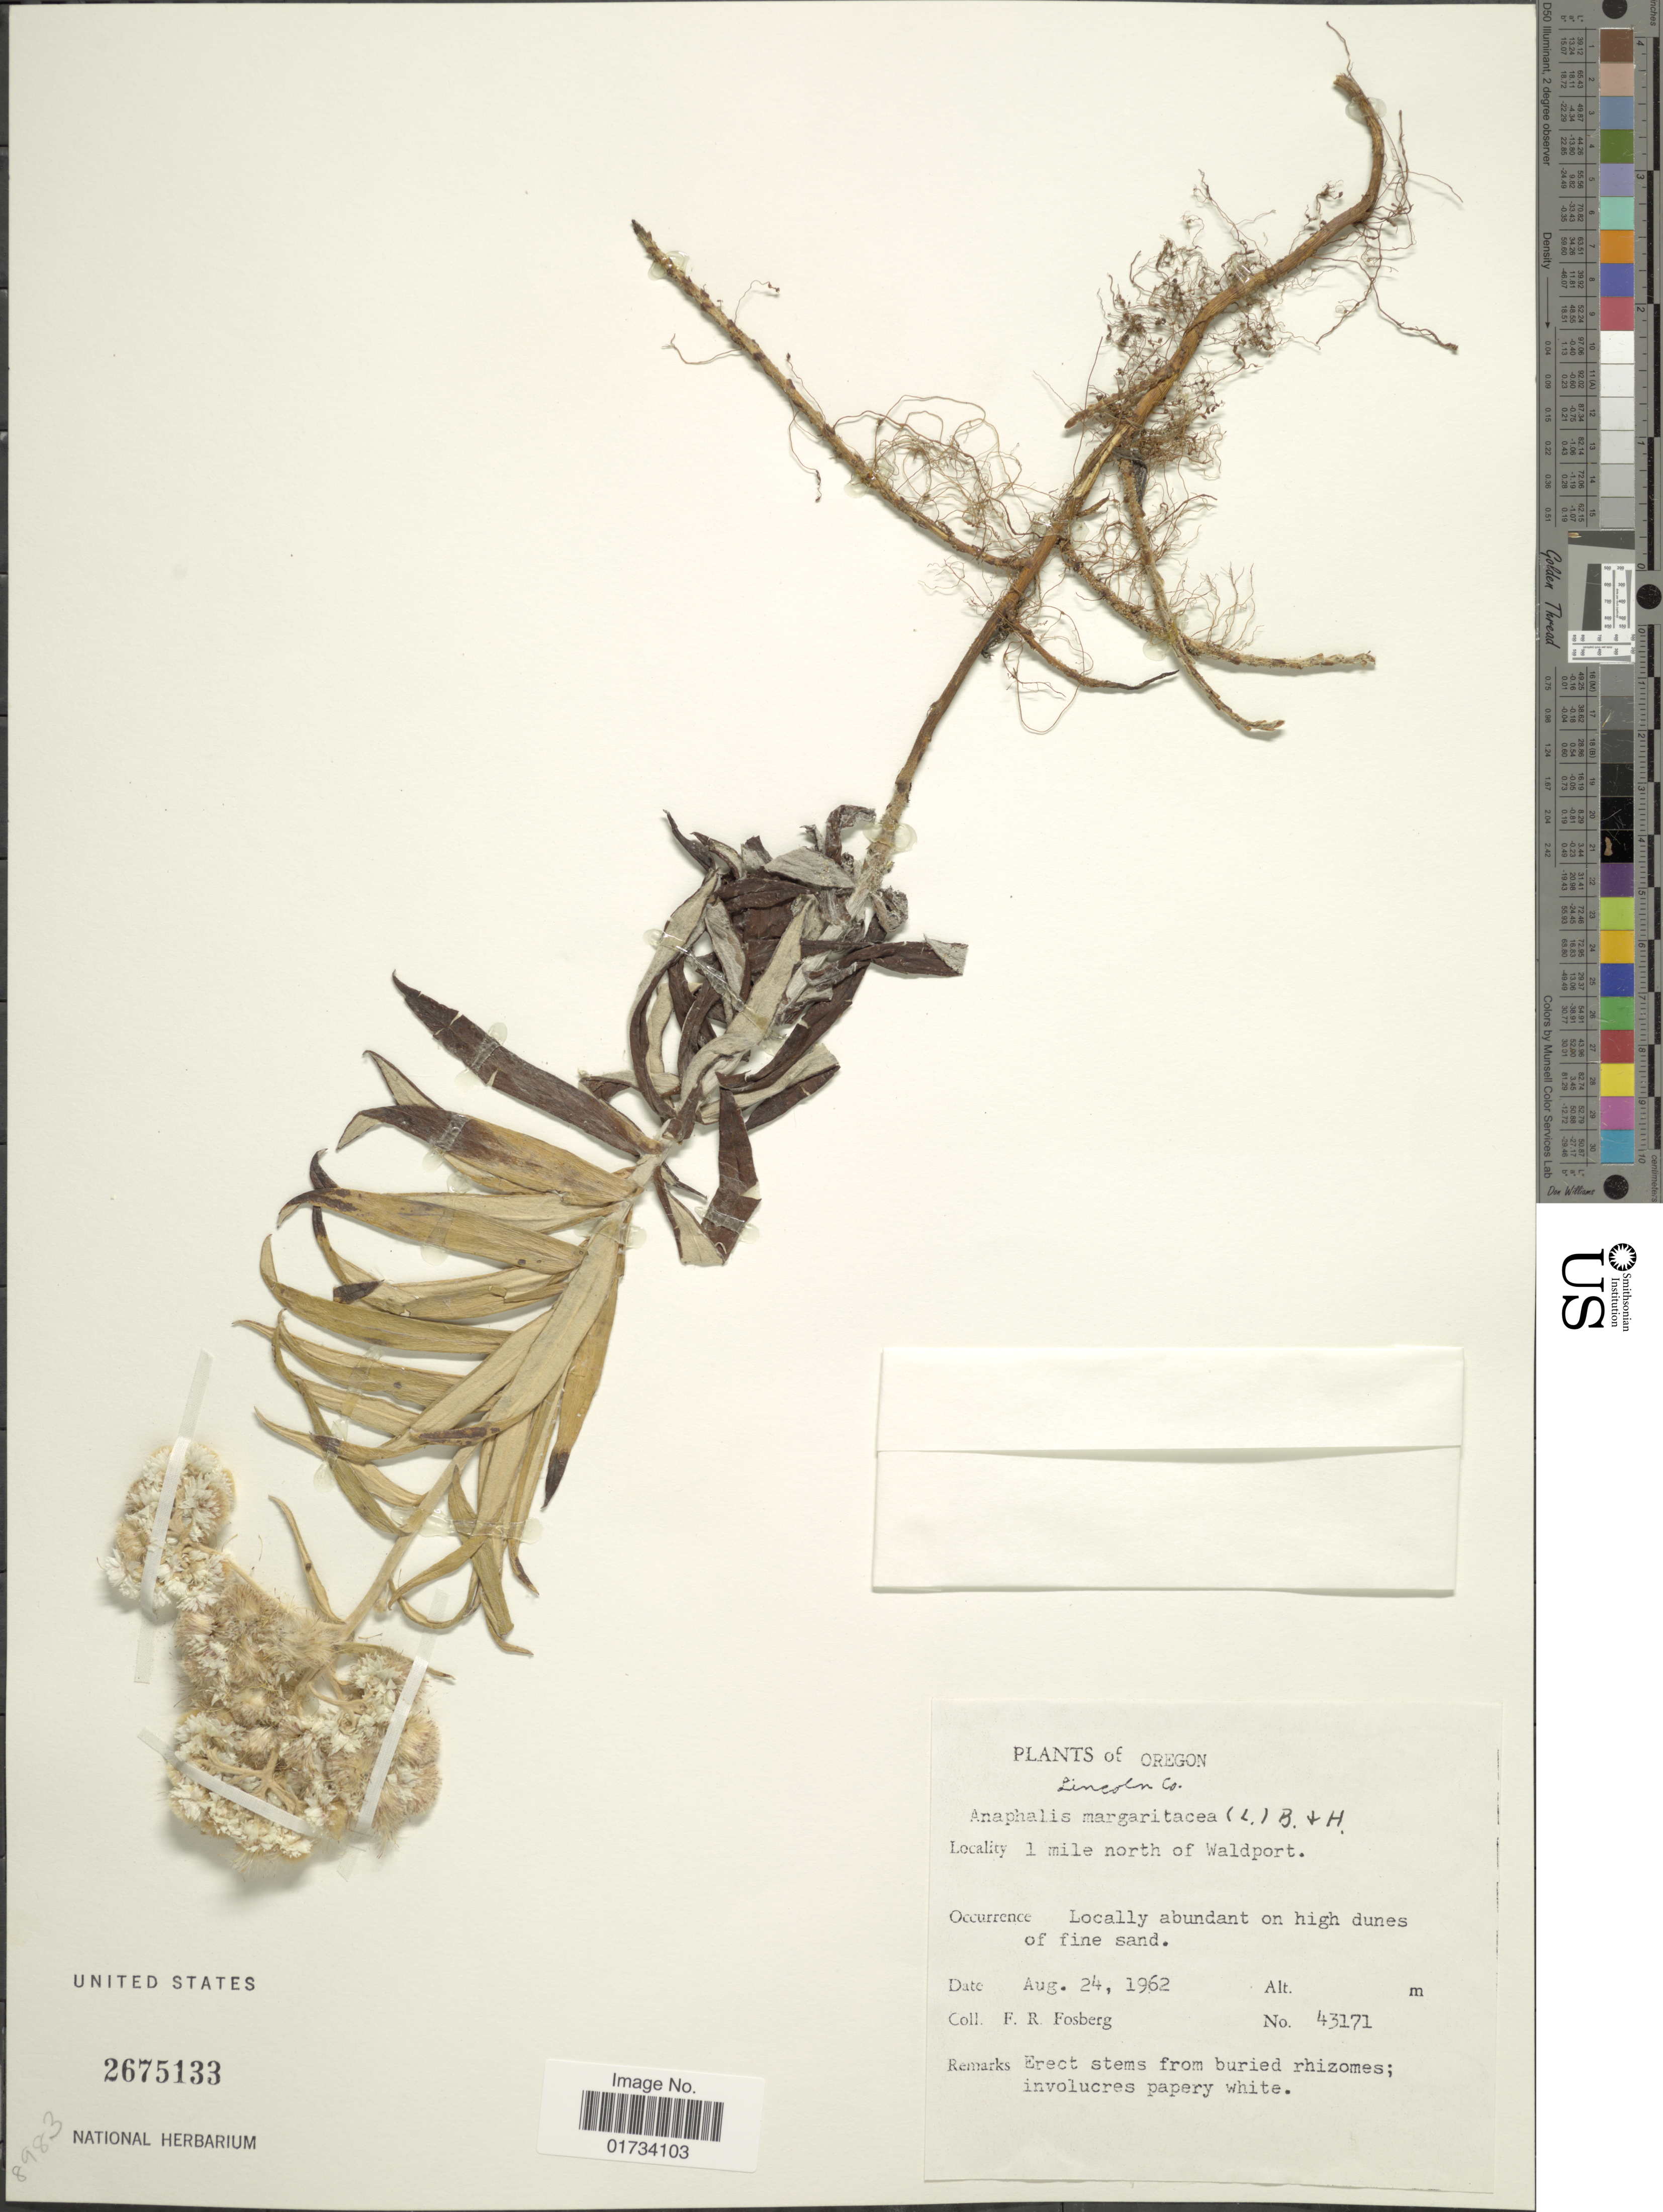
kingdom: Plantae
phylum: Tracheophyta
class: Magnoliopsida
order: Asterales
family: Asteraceae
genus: Anaphalis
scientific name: Anaphalis margaritacea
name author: (L.) Benth. & Hook. f.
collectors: F. R. Fosberg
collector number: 43171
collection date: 1962-08-24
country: United States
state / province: Oregon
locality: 1 mile north of Walport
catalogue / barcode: US 2675133